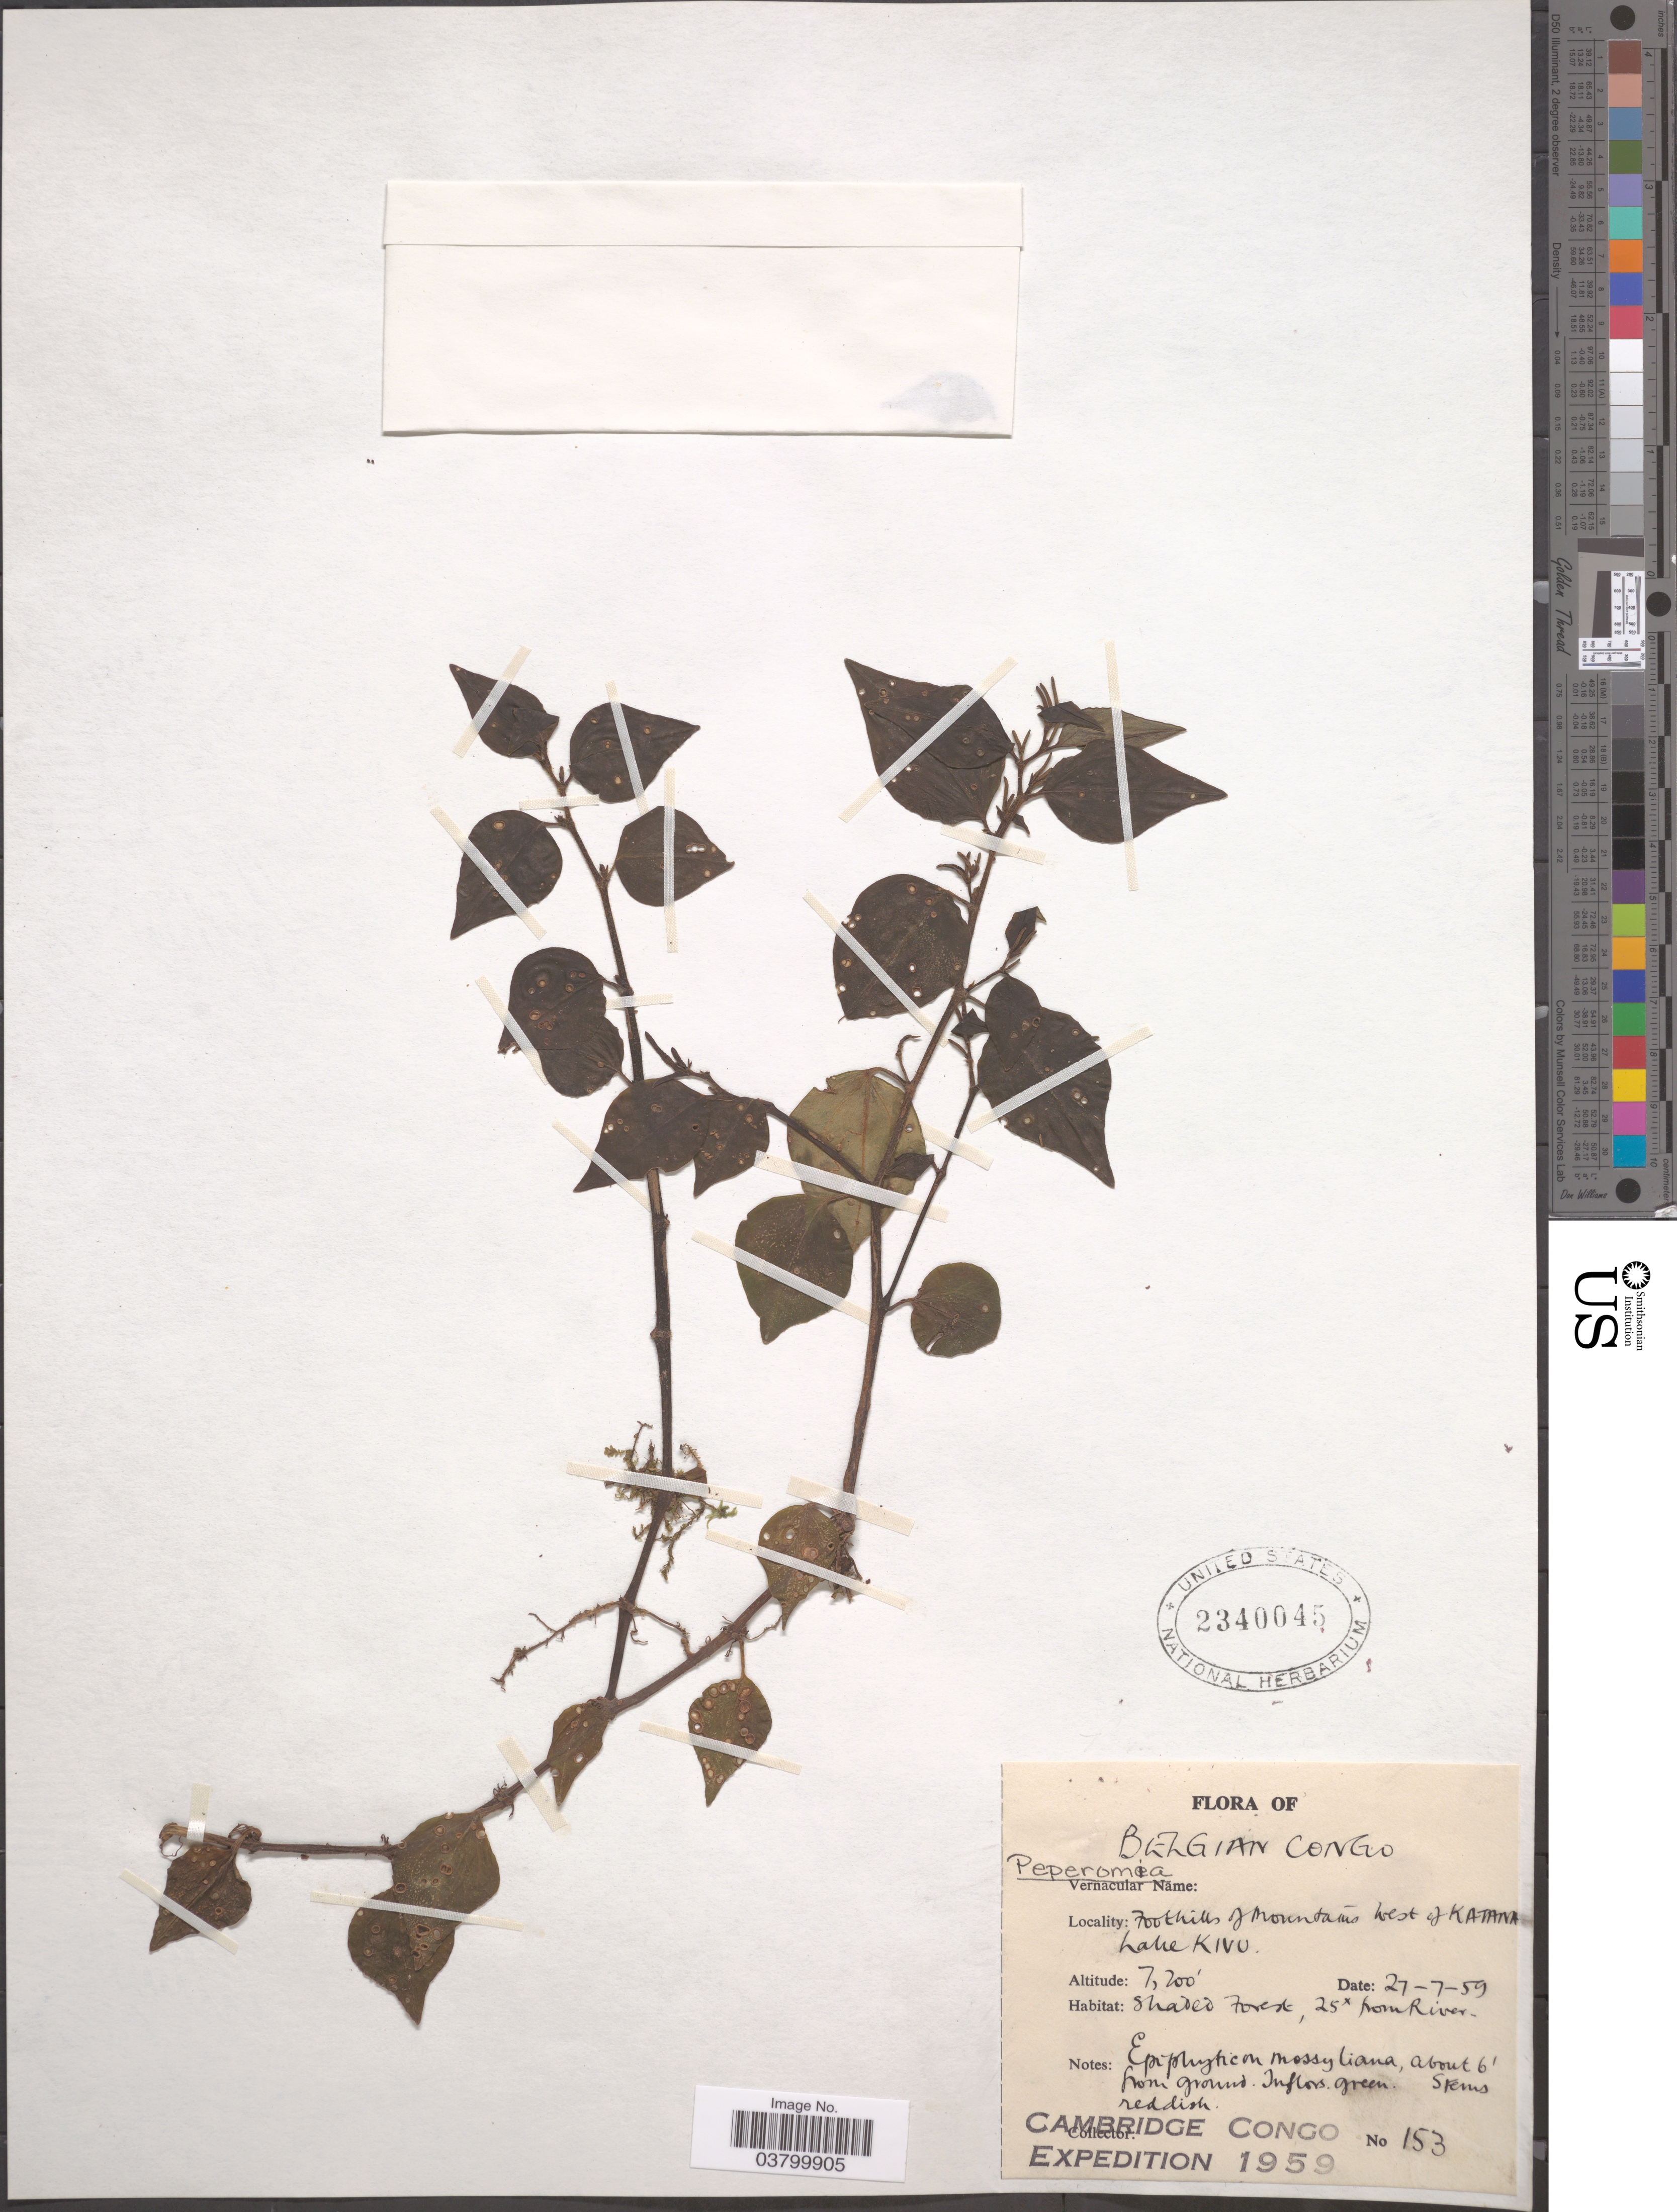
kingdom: Plantae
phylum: Tracheophyta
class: Magnoliopsida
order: Piperales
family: Piperaceae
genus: Peperomia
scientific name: Peperomia sp.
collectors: Cambridge Congo Expedition 1959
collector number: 153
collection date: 1959-07-27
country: Congo, Democratic Republic of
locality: Belgian Congo. Foothills of Mountains west of Katana. Lake Kivu. 25x from River.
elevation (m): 2195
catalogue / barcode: US 2340045